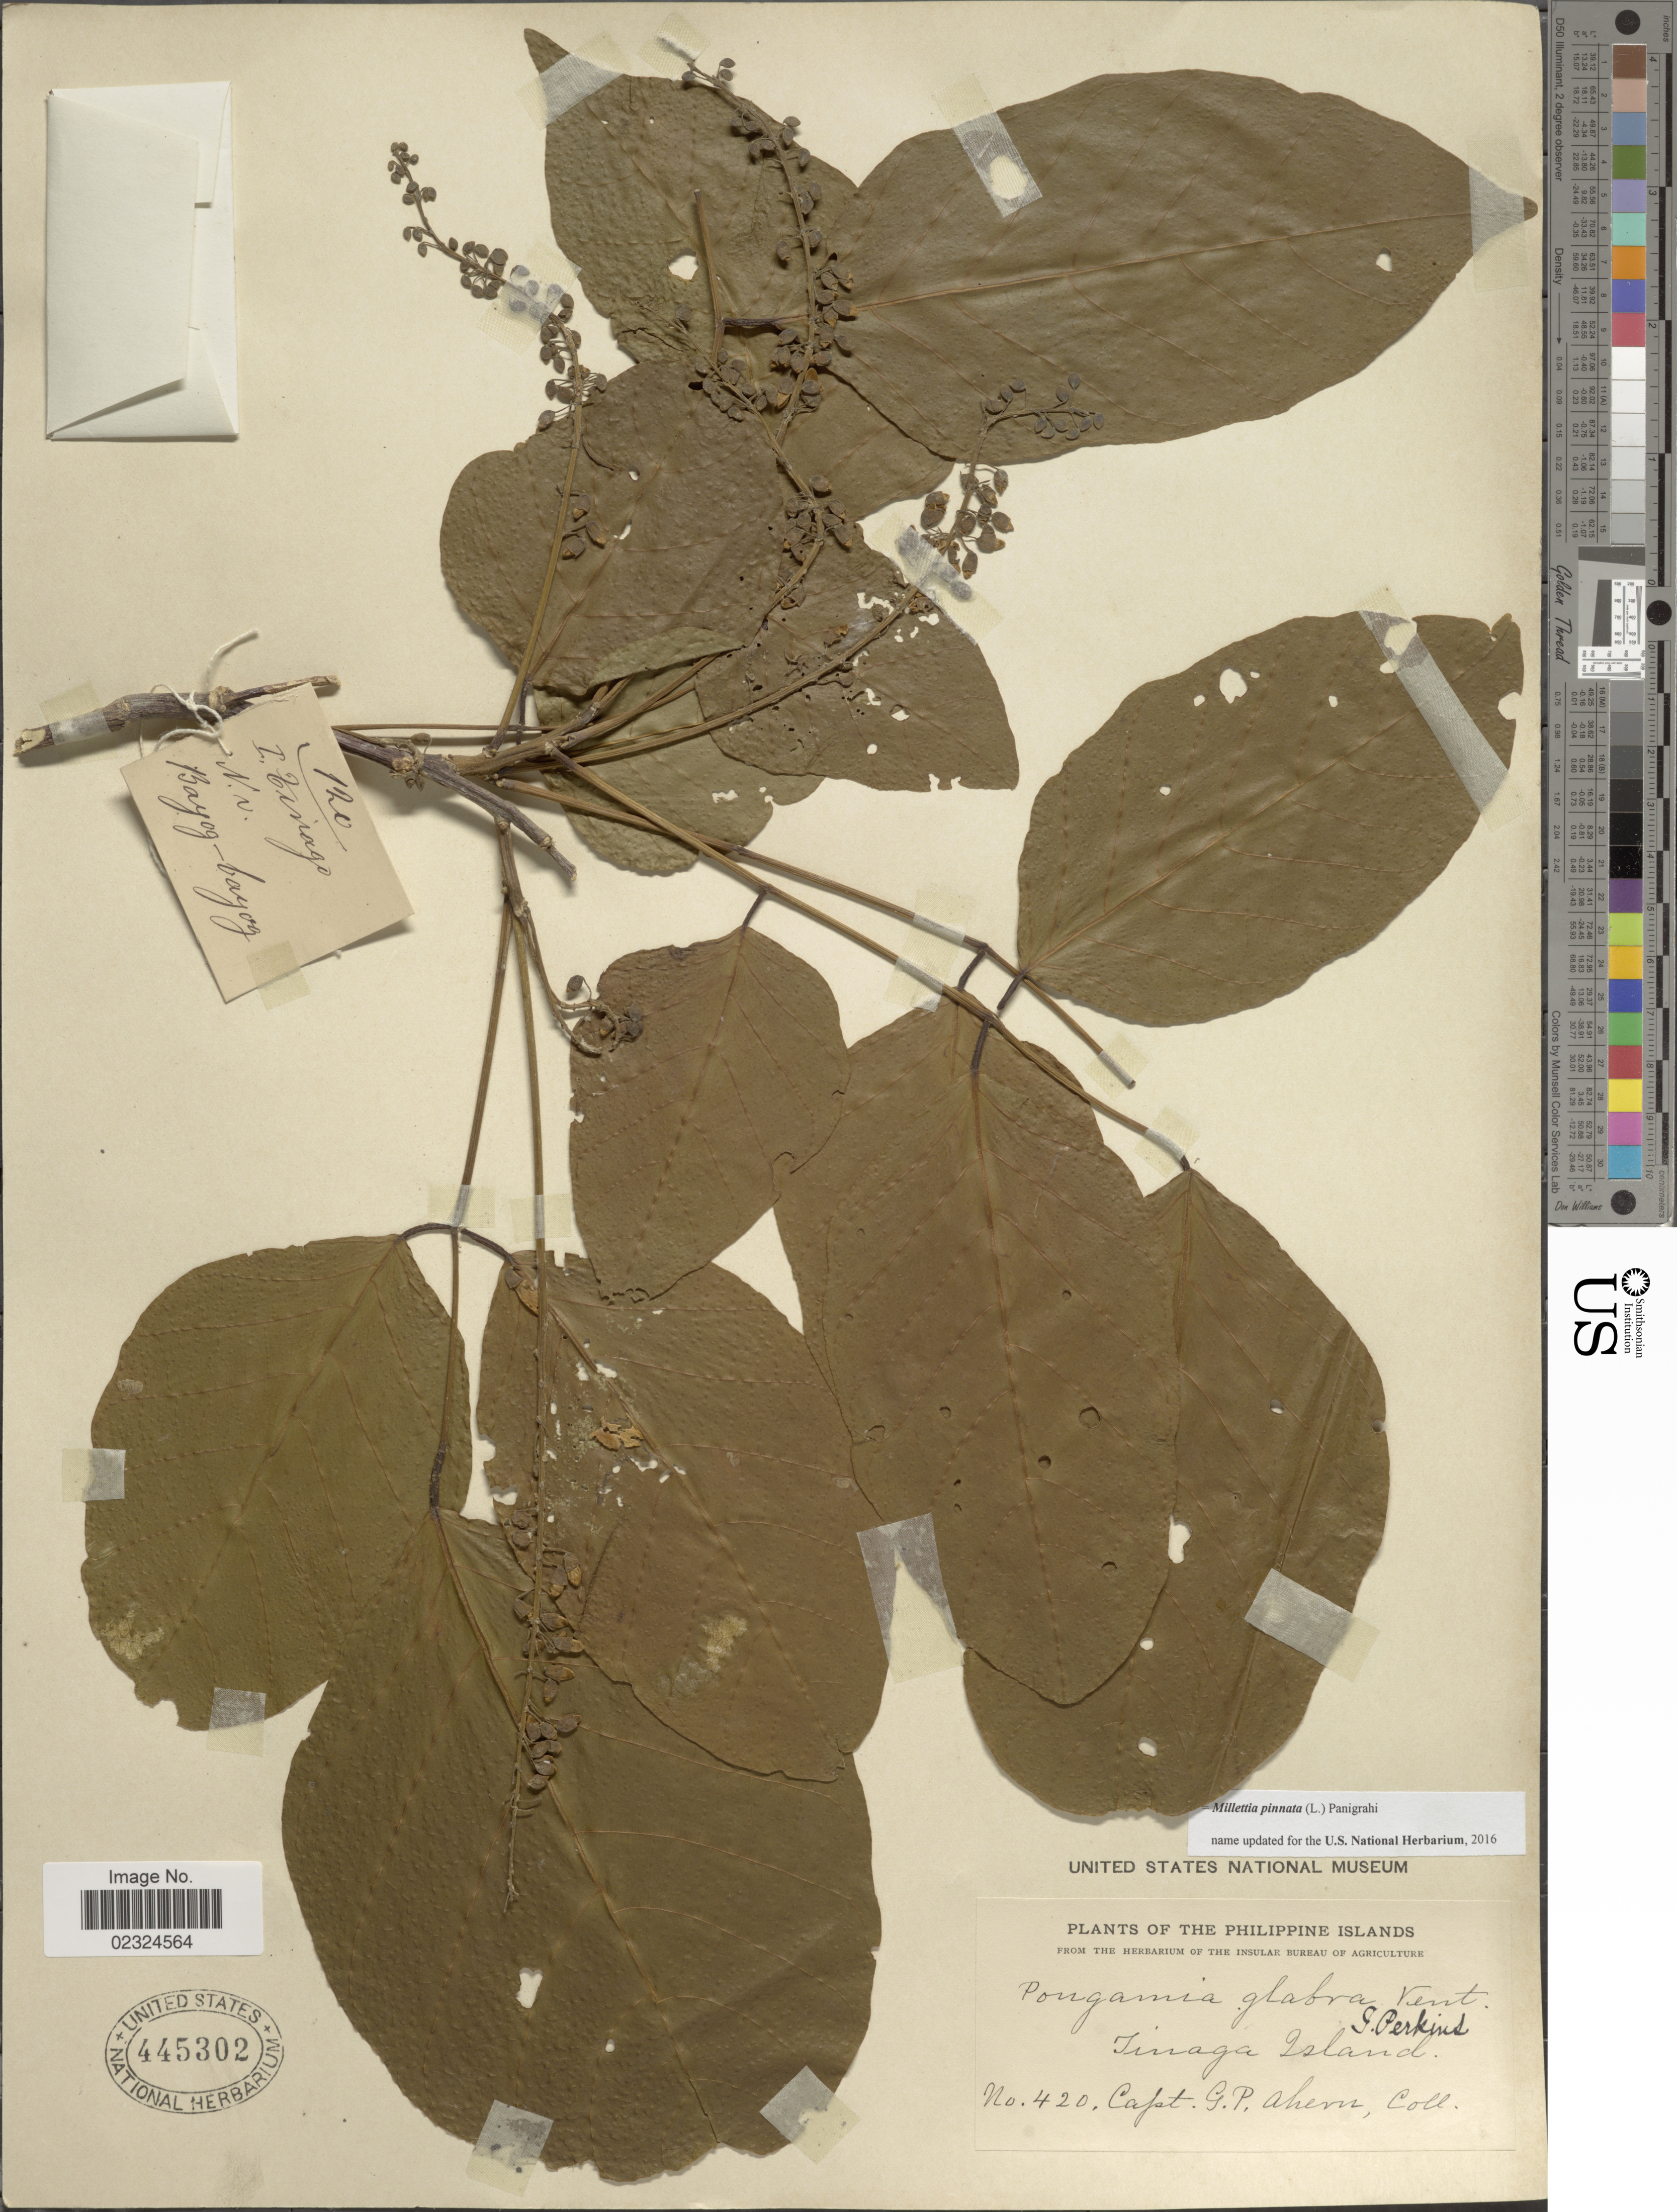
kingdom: Plantae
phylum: Tracheophyta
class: Magnoliopsida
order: Fabales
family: Fabaceae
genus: Millettia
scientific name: Millettia pinnata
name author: (L.) Panigrahi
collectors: G. Ahern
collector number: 420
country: Philippines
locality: Philippine Islands. Tinaga Island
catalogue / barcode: US 445302